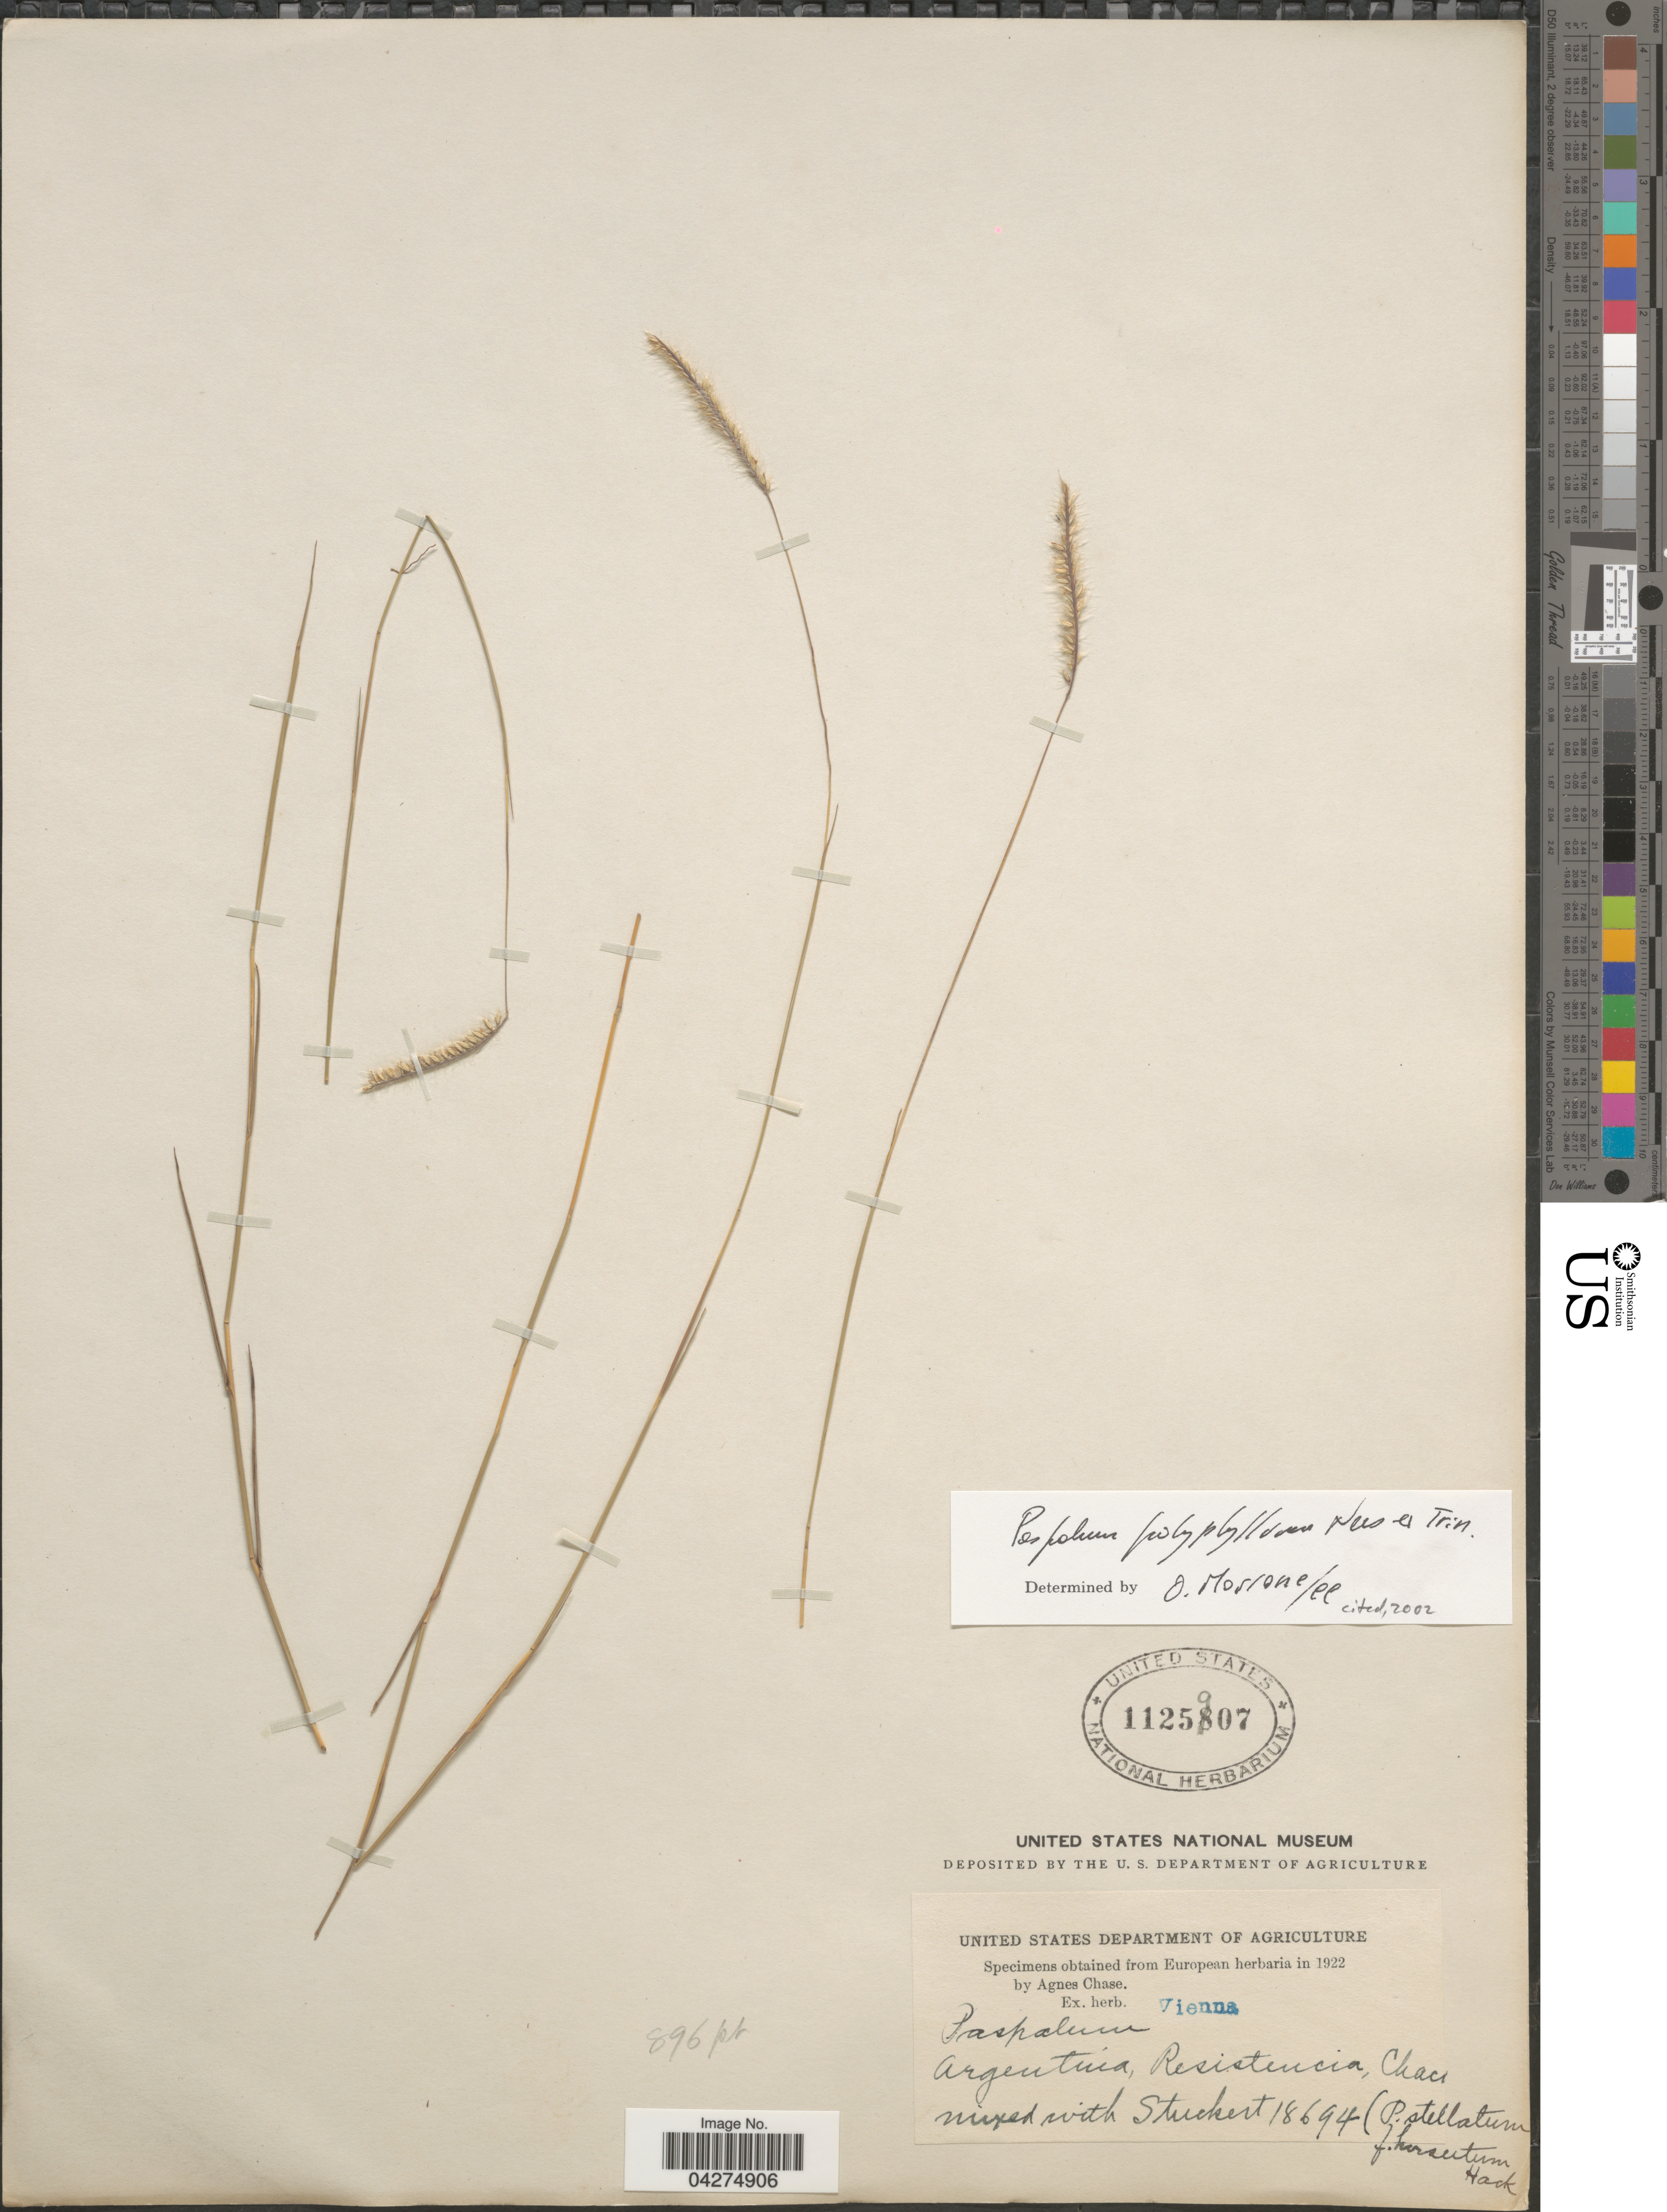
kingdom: Plantae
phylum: Tracheophyta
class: Liliopsida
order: Poales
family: Poaceae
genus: Paspalum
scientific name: Paspalum polyphyllum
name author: Nees ex Trin.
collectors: ex herb. Vienna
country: Argentina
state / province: Chaco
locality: Resistencia.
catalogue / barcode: US 1125907